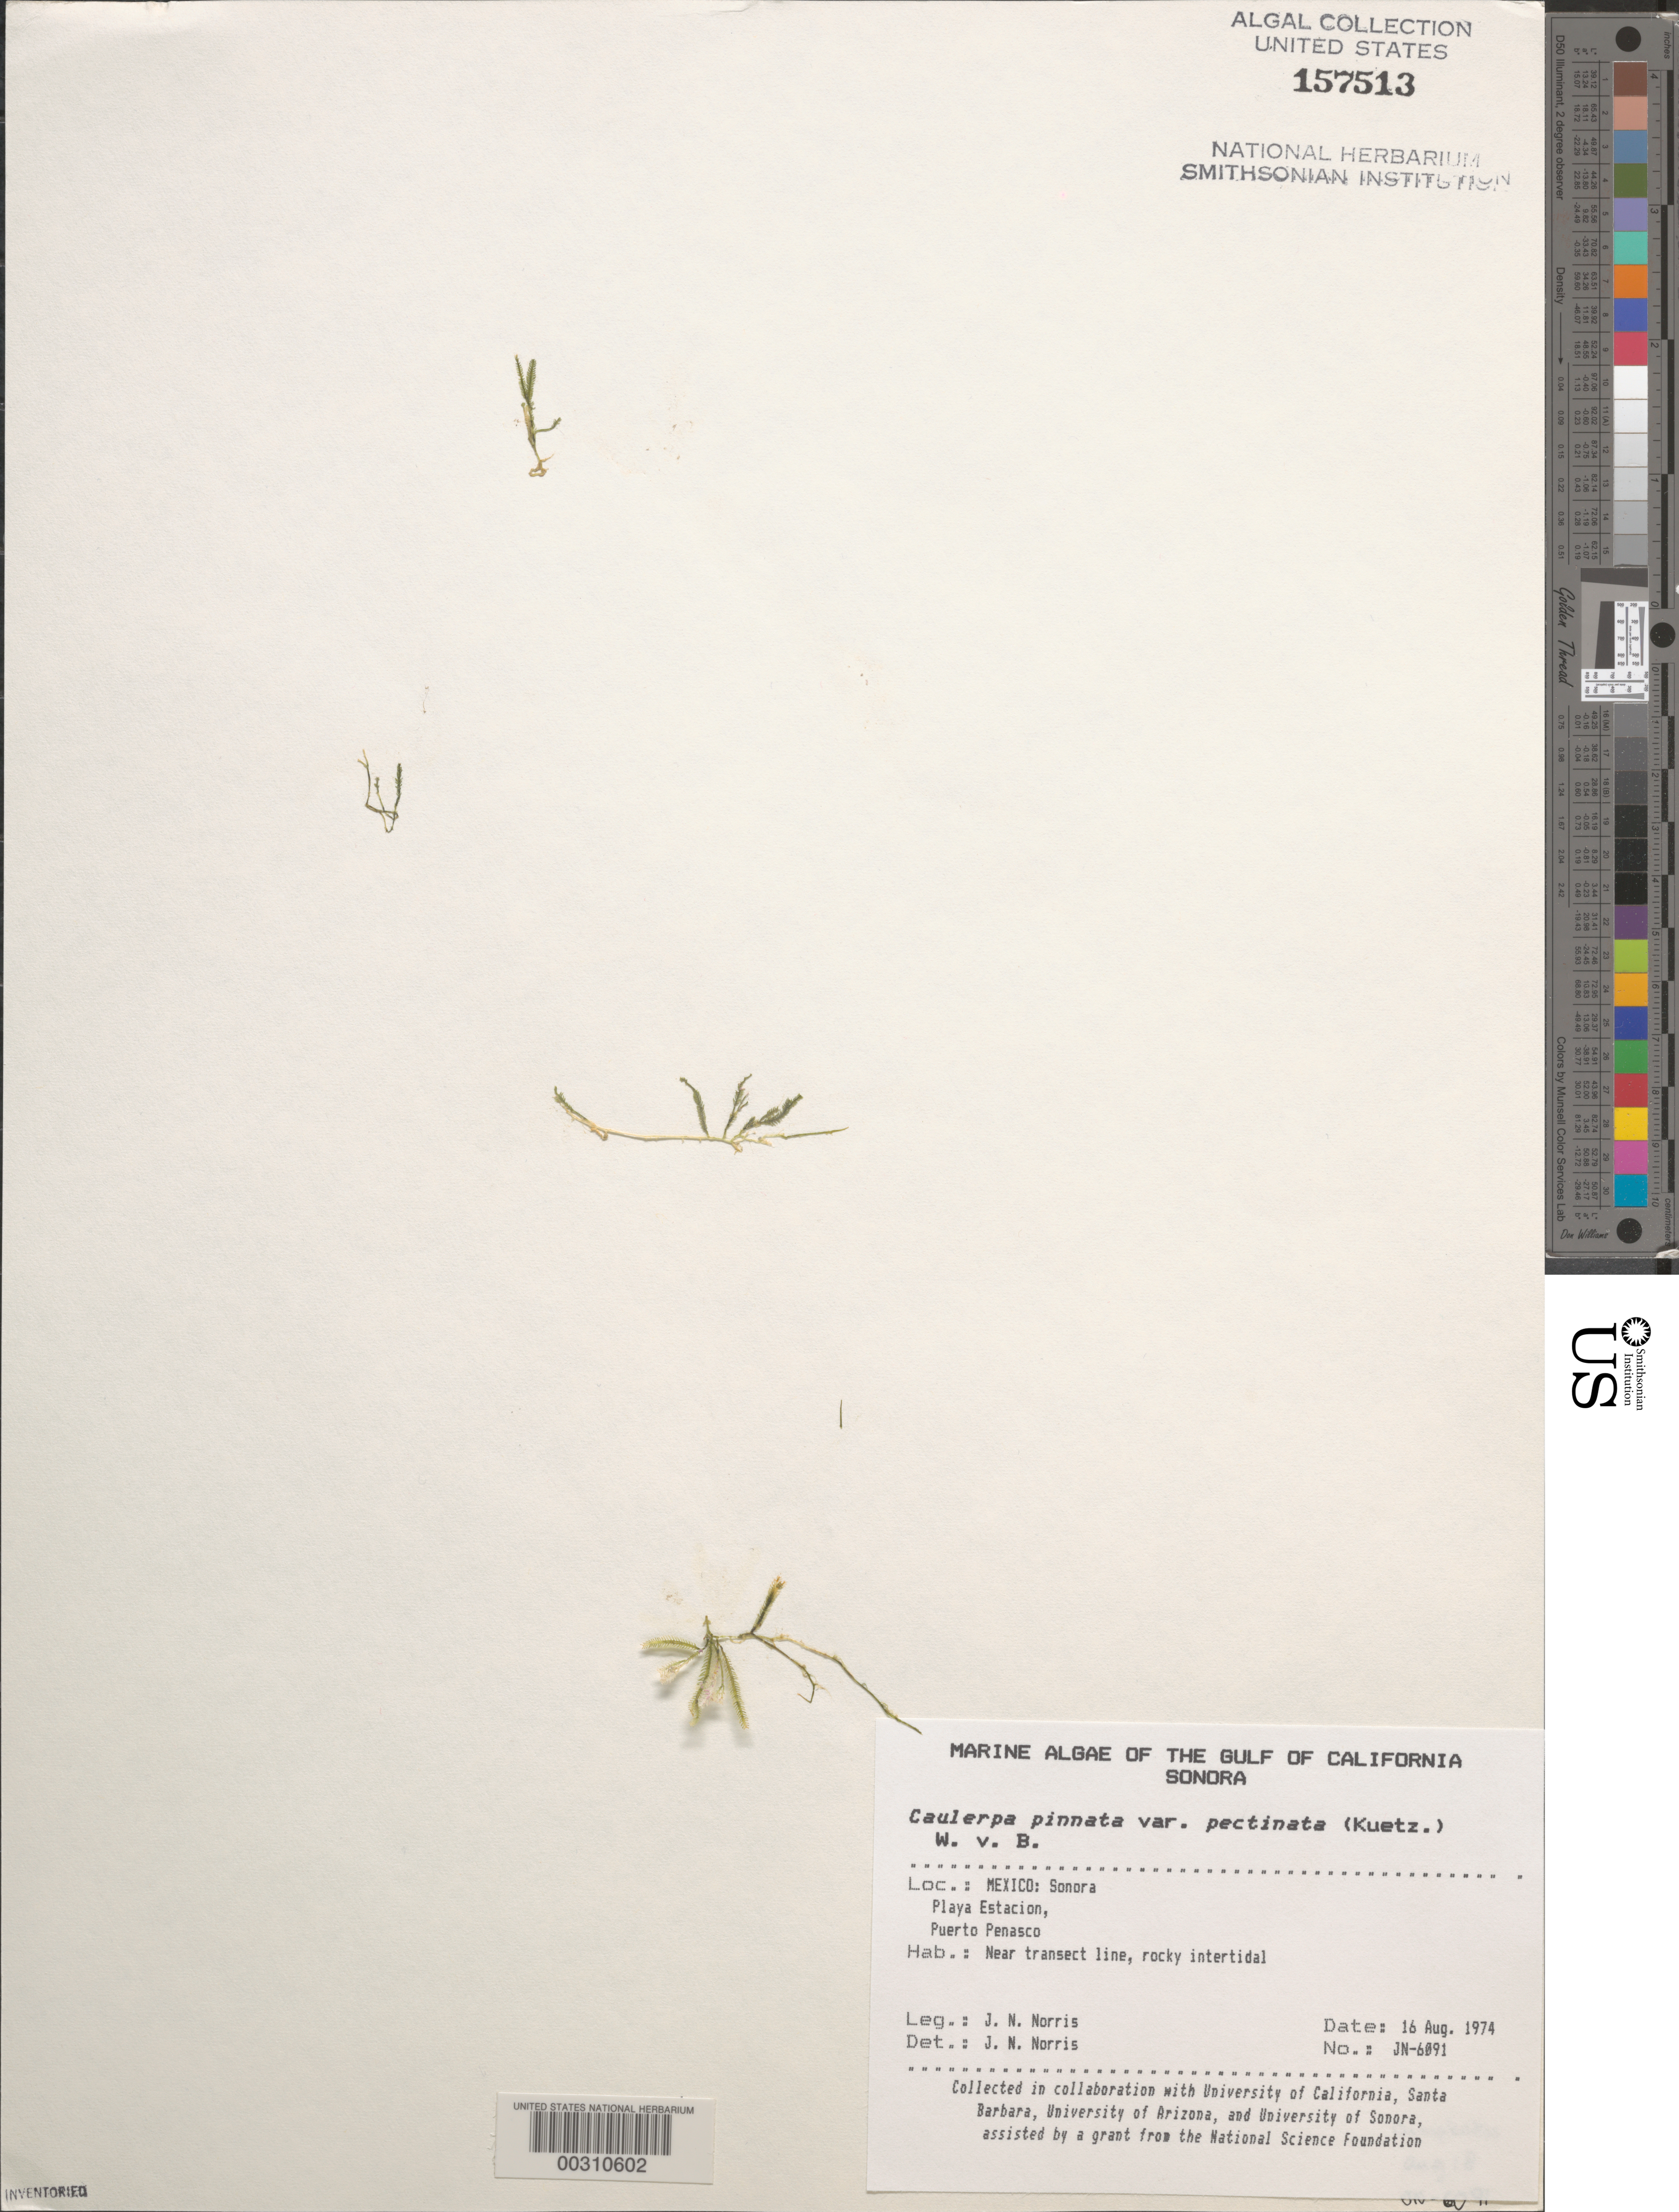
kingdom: Plantae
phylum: Chlorophyta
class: Ulvophyceae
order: Bryopsidales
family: Caulerpaceae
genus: Caulerpa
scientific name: Caulerpa pinnata var. pectinata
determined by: Norris, James N.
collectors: J. N. Norris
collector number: JN-6091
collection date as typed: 16 Aug 1974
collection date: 1974-08-16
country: Mexico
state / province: Sonora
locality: Playa Estacion, Puerto Penasco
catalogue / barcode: US 157513